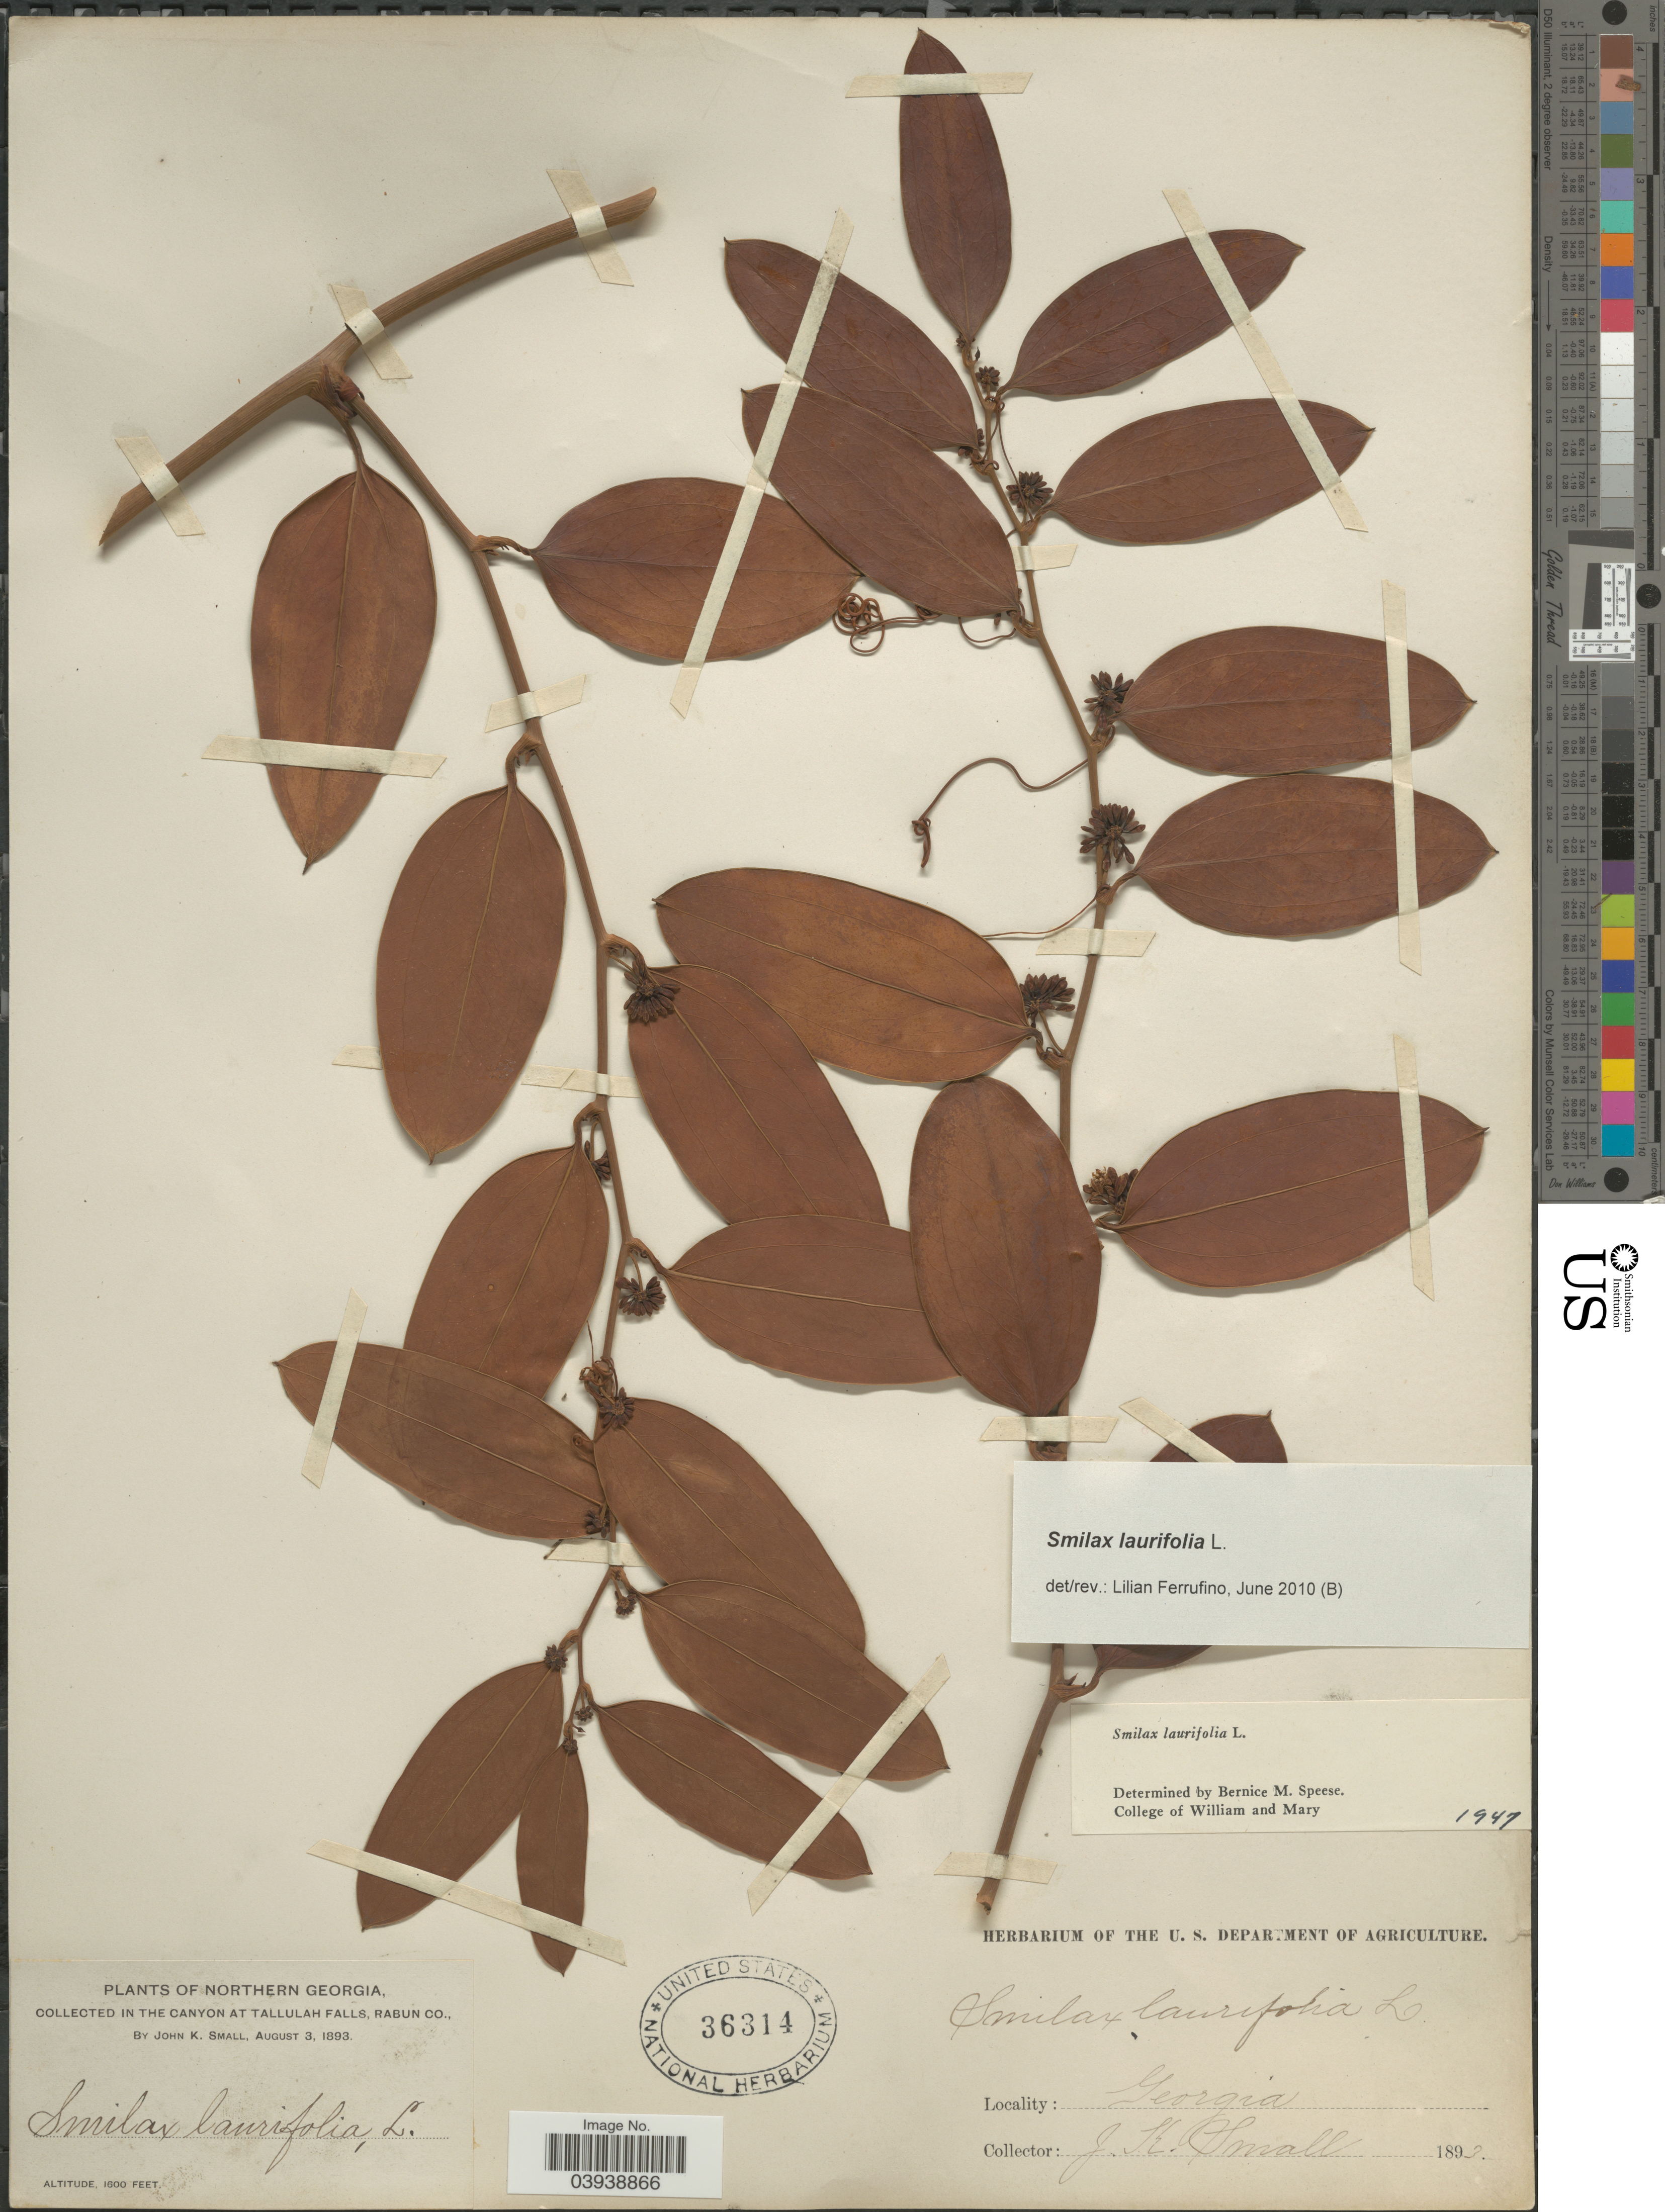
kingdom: Plantae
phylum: Tracheophyta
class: Liliopsida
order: Liliales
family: Smilacaceae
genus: Smilax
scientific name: Smilax laurifolia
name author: L.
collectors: J. K. Small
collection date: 1893-08-03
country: United States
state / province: Georgia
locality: Northern Georgia. In the Canyon at Tallulah Falls, Rabun Co.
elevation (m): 488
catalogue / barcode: US 36314